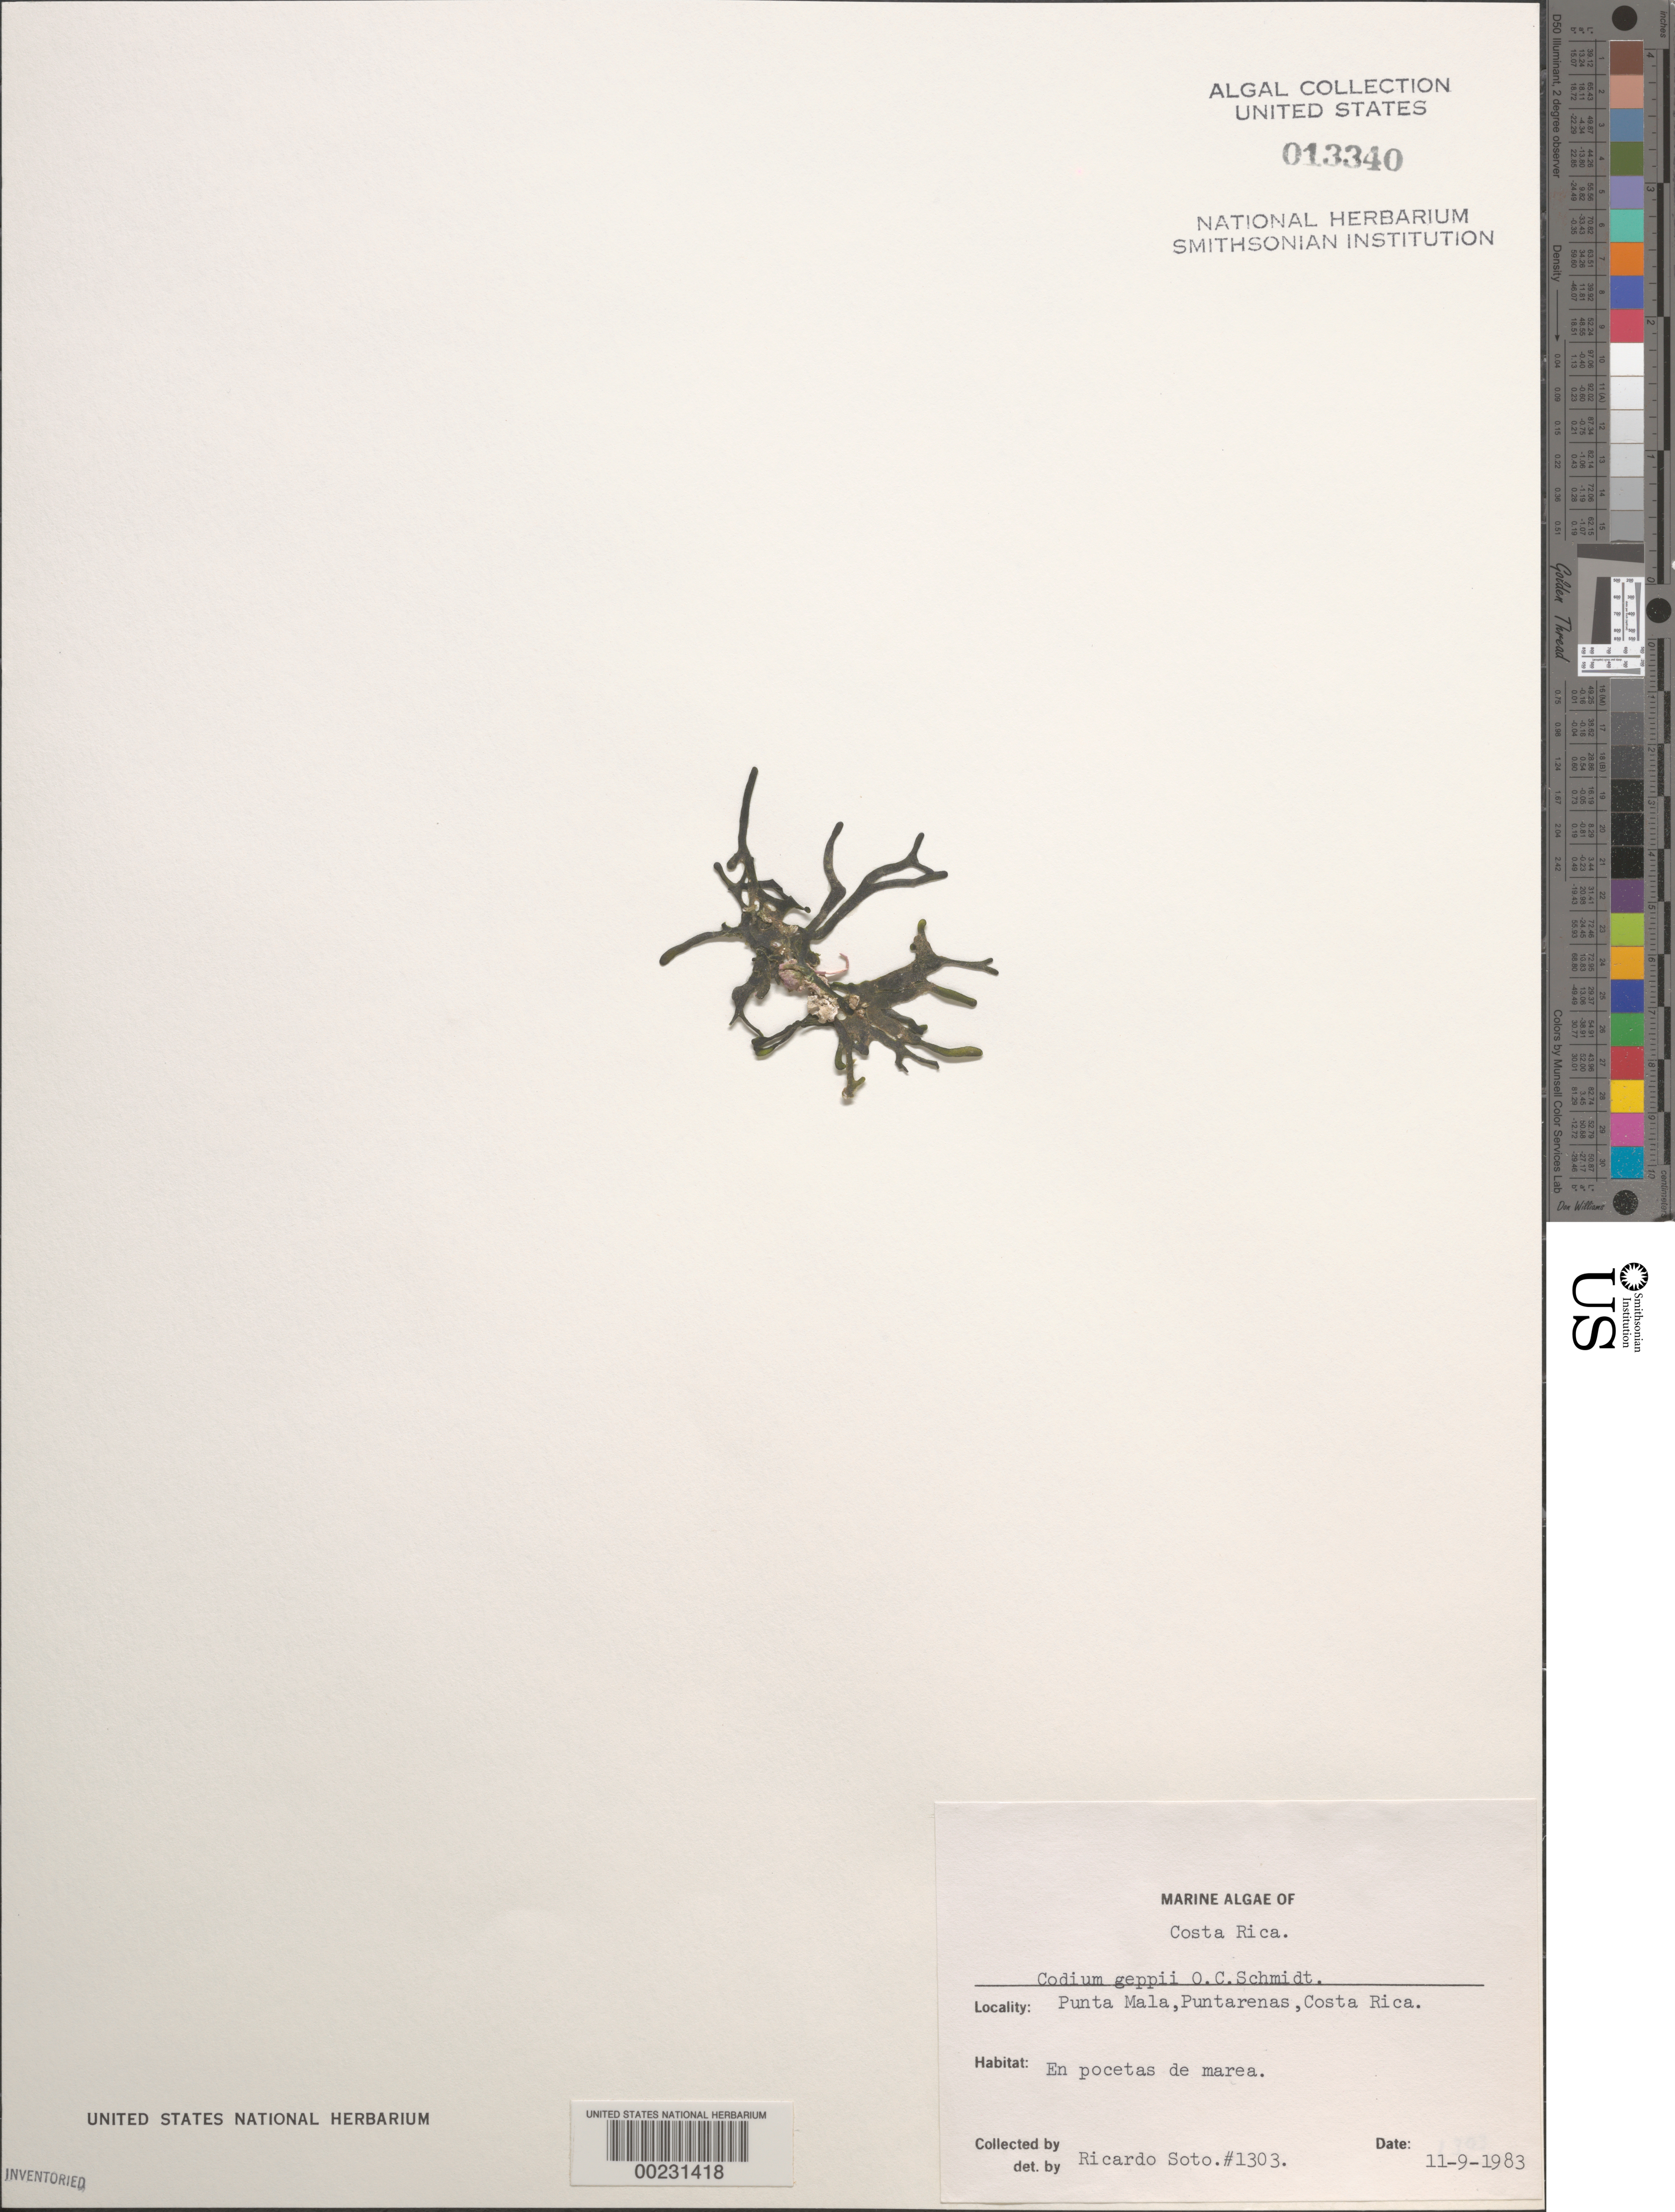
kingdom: Plantae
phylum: Chlorophyta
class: Ulvophyceae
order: Bryopsidales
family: Codiaceae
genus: Codium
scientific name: Codium geppii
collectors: R. Soto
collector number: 1303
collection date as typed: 11 Sep 1983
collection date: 1983-09-11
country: Costa Rica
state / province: Puntarenas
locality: Punta mala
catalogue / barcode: US 13340